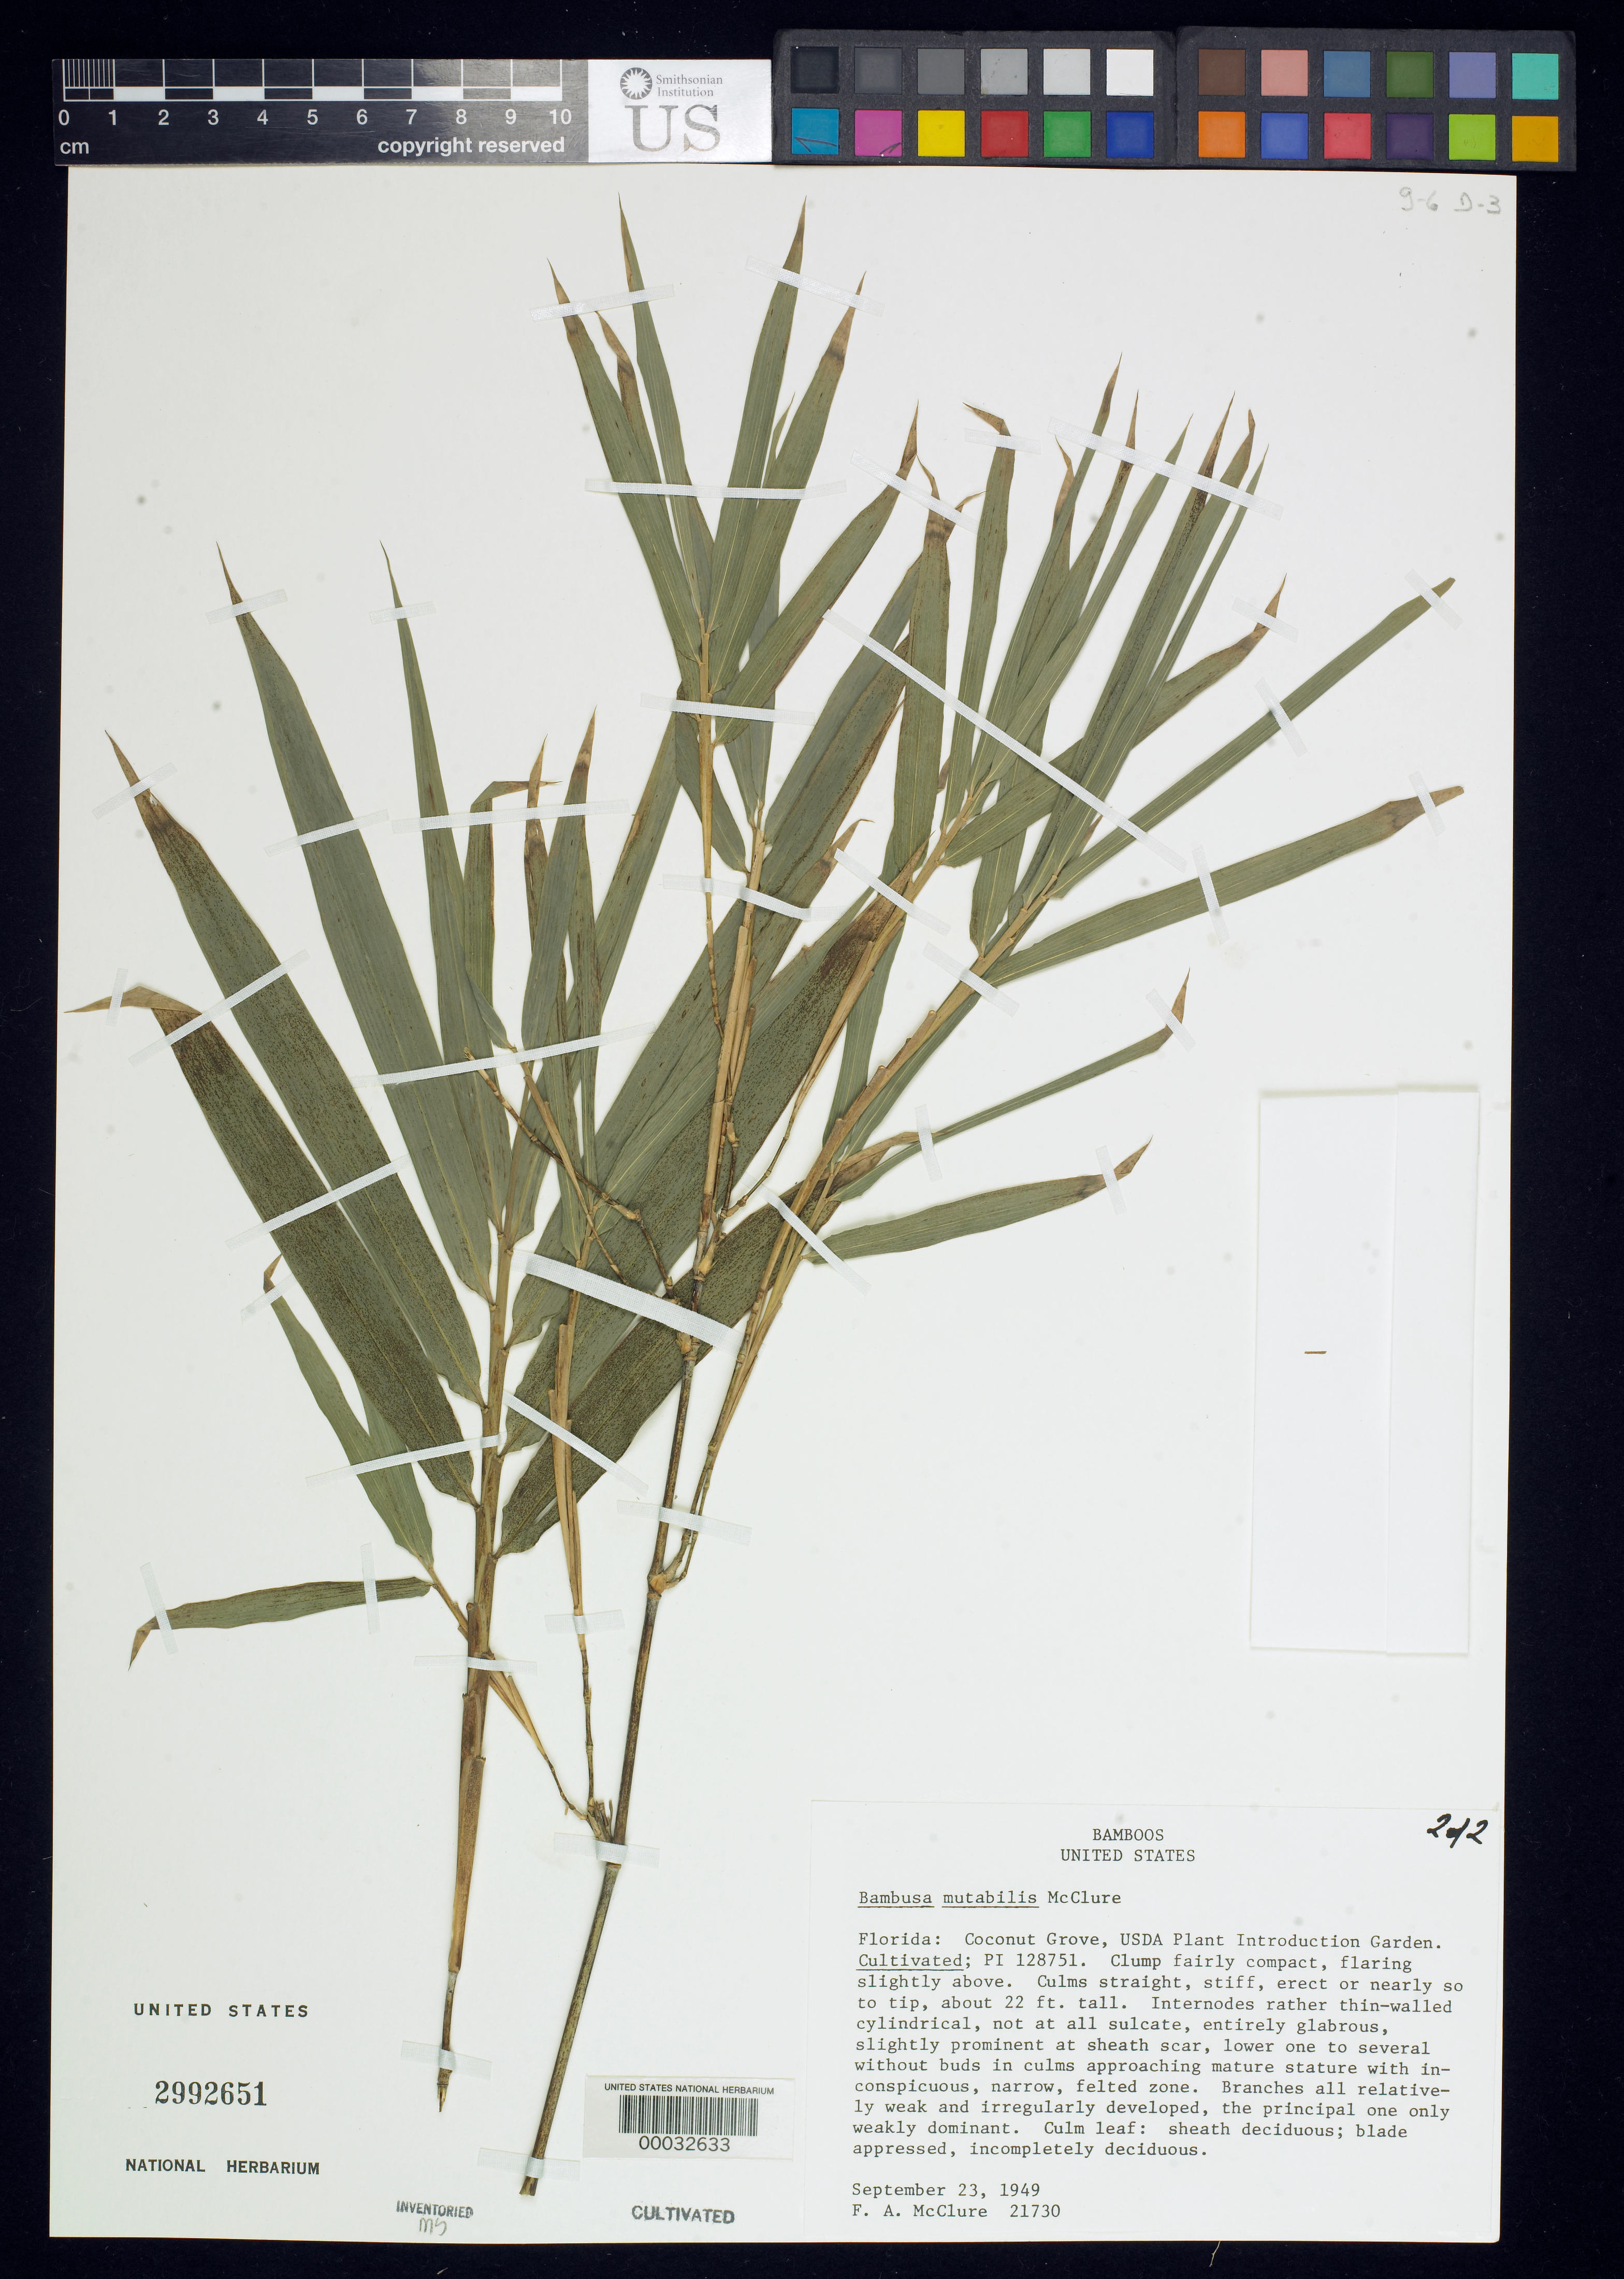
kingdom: Plantae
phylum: Tracheophyta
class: Liliopsida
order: Poales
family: Poaceae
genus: Bambusa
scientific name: Bambusa mutabilis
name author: McClure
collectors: F. A. McClure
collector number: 21730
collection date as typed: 23 Sep 1949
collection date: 1949-09-23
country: United States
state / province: Florida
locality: U.s.d.a. plant introduction garden-coconut grove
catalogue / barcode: US 2992651